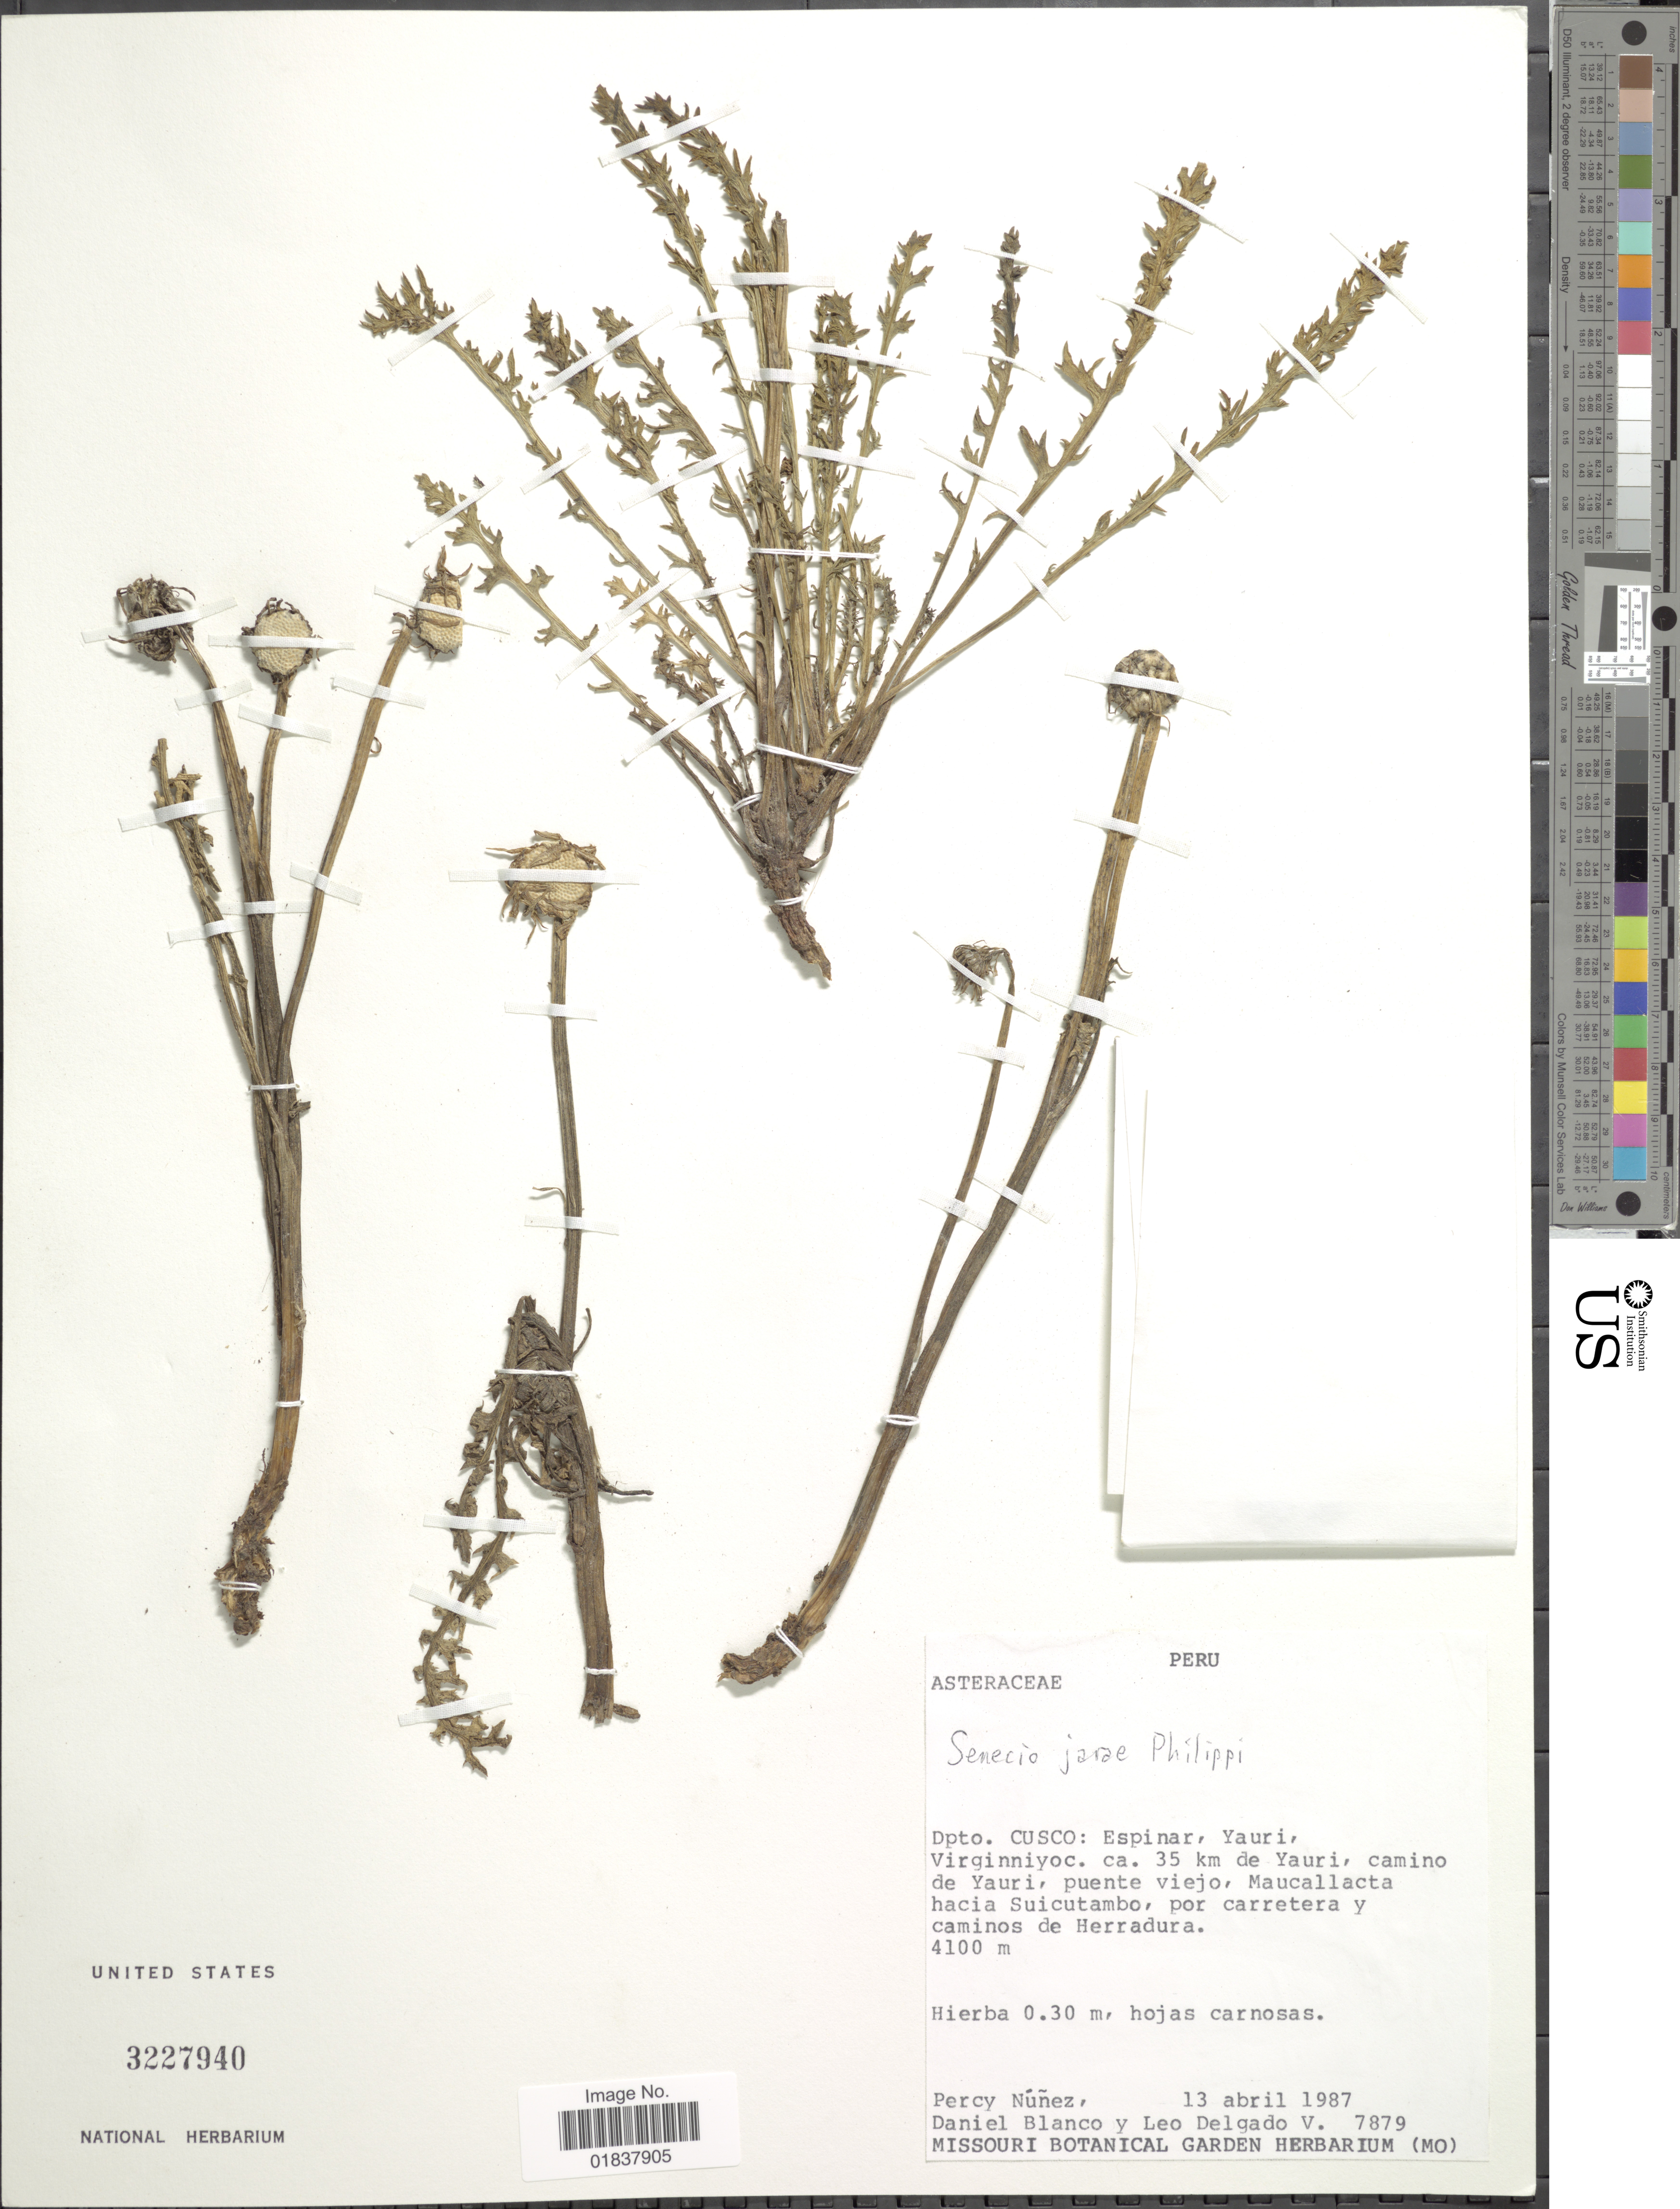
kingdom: Plantae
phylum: Tracheophyta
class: Magnoliopsida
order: Asterales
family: Asteraceae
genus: Senecio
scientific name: Senecio jarae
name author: Phil.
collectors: P. Nuñez V., D. Blanco & L. Delgado V.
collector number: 7879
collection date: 1987-04-13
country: Peru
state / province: Cusco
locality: Espinar, Yauri, Virginniyoc, ca 35 km de Yauri, camino de Yauri, puente viejo, Maucallacta hacia Suicutambo, por carretera y caminos de Herradura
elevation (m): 4100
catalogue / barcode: US 3227940